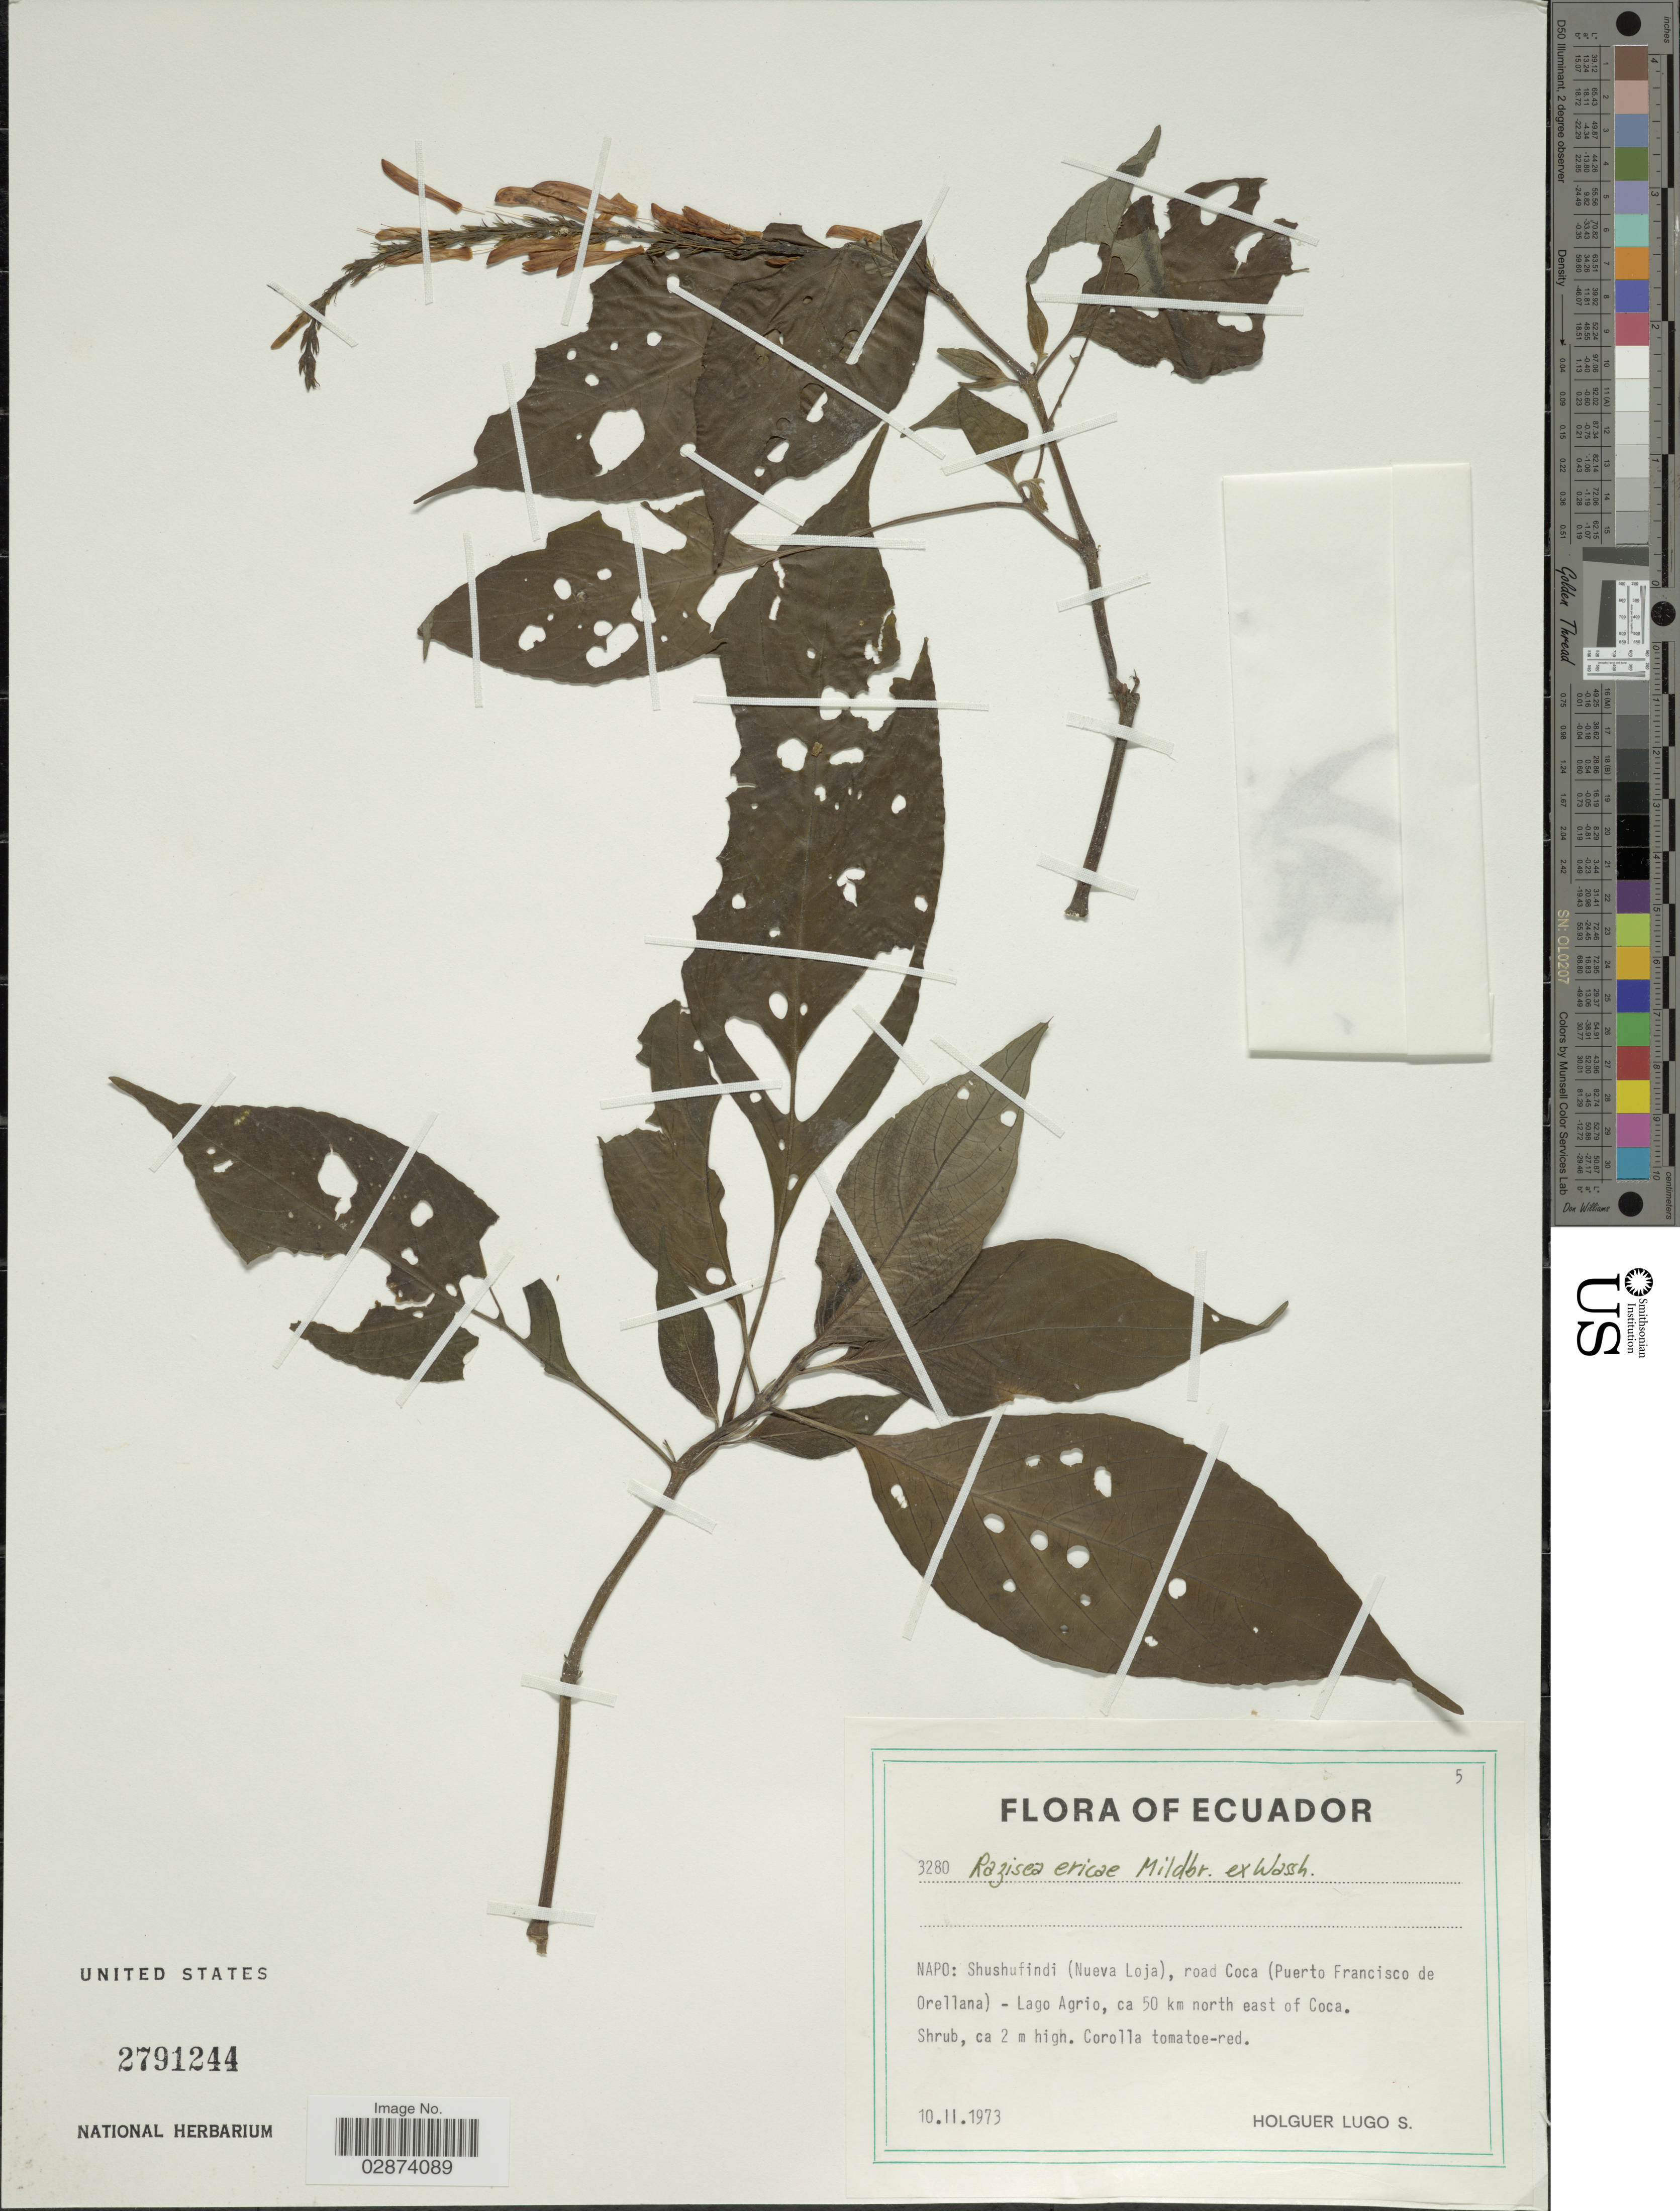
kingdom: Plantae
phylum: Tracheophyta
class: Magnoliopsida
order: Lamiales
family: Acanthaceae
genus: Razisea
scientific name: Razisea ericae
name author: Mildbr. ex Wassh.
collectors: H. Lugo S.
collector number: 3280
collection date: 1973-11-10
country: Ecuador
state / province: Napo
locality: Shushufindi (Nueva Loja), road Coca (Puerto Francisco de Orellana) - Lago Agrio, ca 50 km north east of Coca.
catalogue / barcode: US 2791244